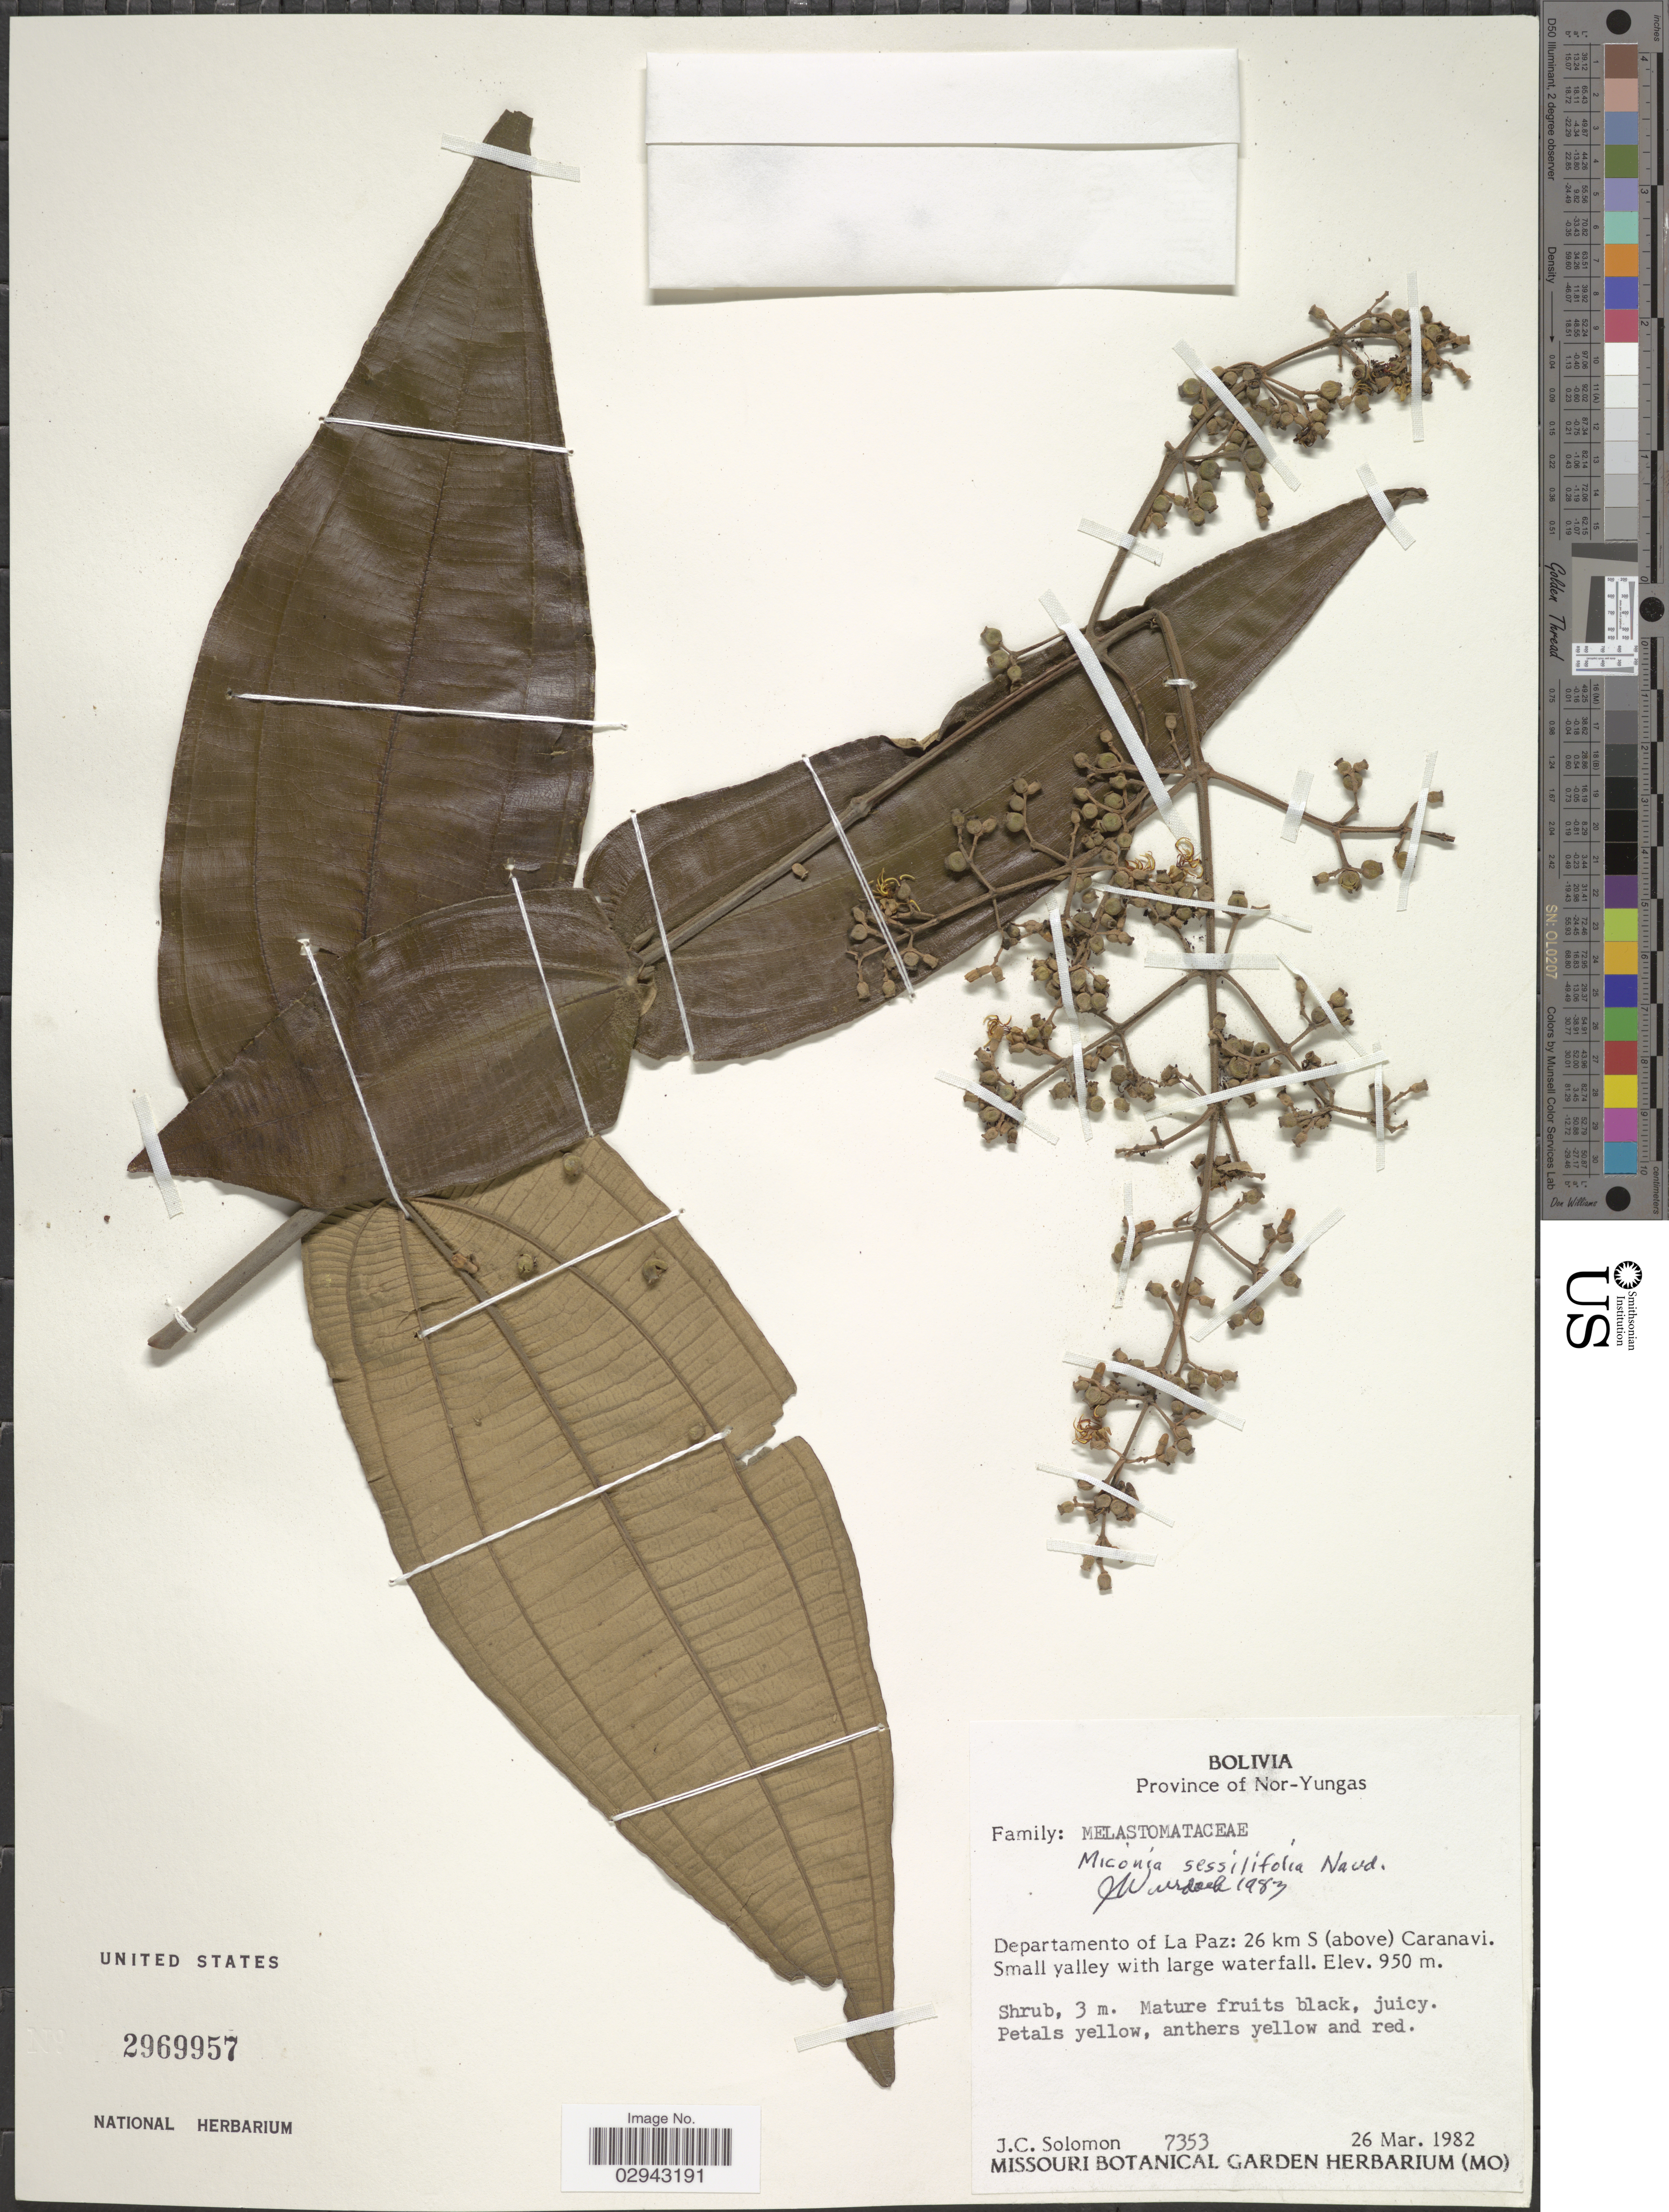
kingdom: Plantae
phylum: Tracheophyta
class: Magnoliopsida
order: Myrtales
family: Melastomataceae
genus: Miconia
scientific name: Miconia subsessilifolia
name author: Wurdack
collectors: J. C. Solomon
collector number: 7353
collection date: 1982-03-26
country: Bolivia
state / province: La Paz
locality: Province of Nor-Yungas. Departamento of La Paz: 26 km S (above) Caranavi.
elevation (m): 950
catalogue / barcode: US 2969957